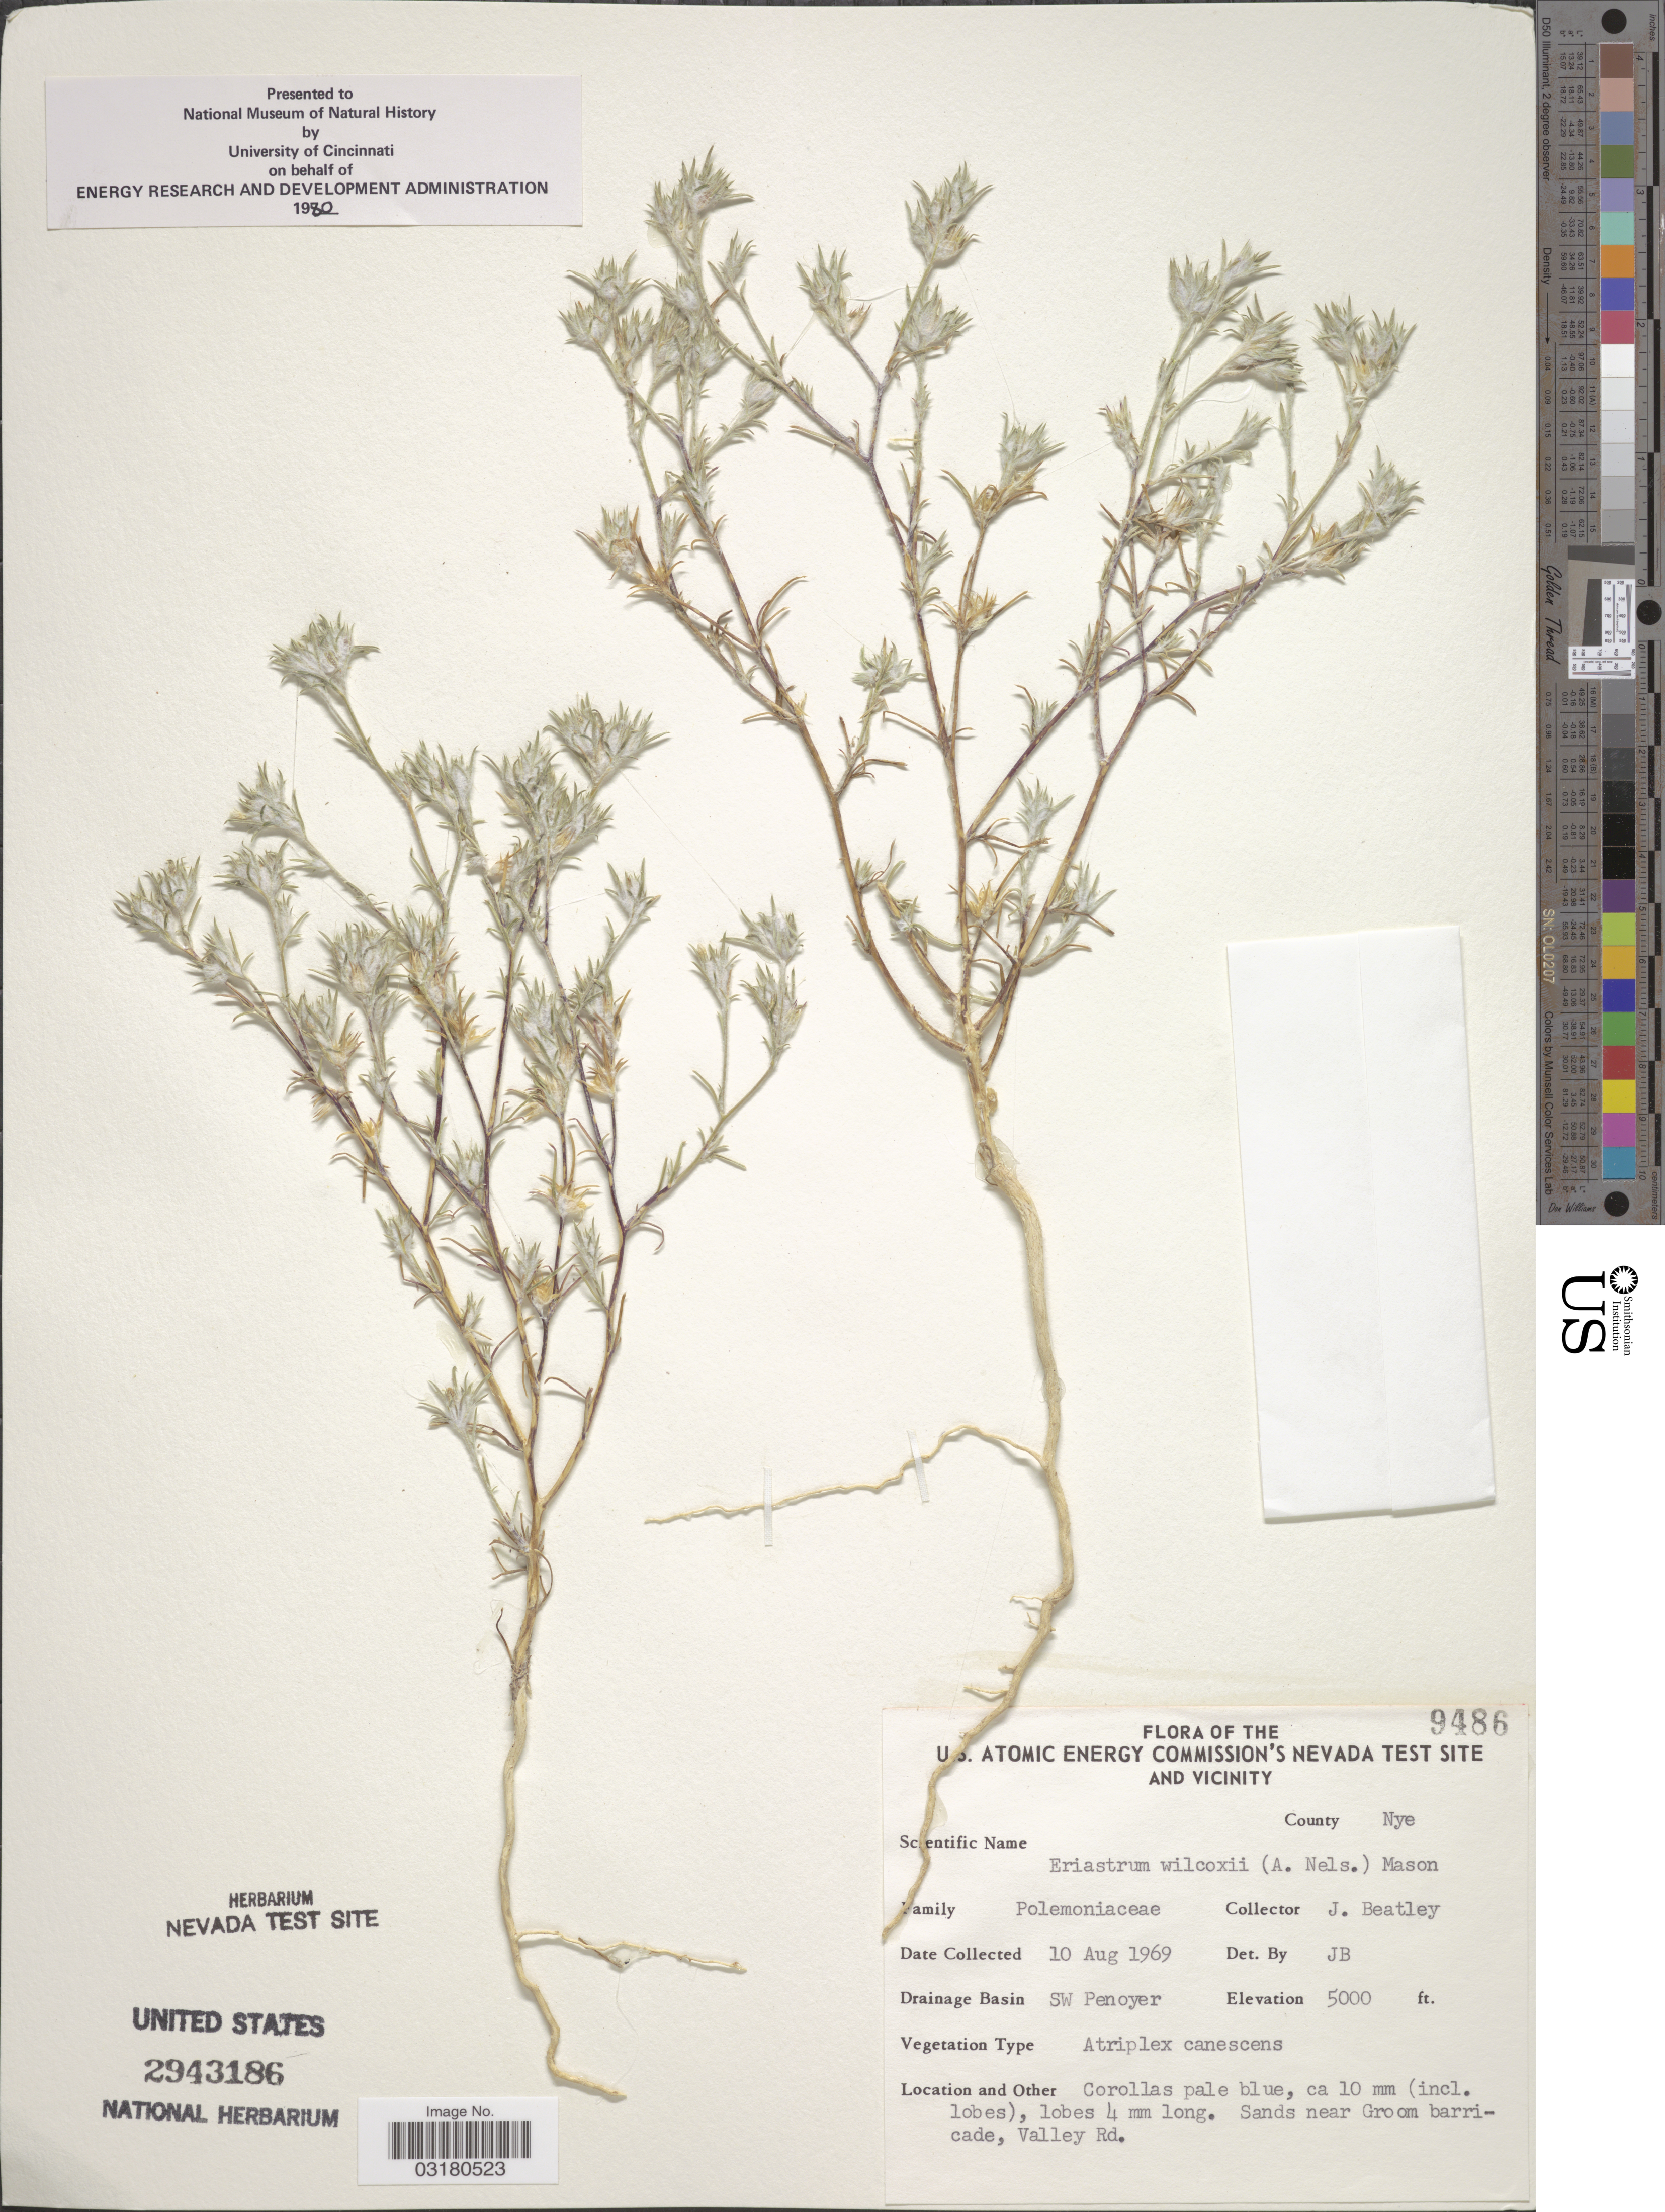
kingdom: Plantae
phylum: Tracheophyta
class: Magnoliopsida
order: Ericales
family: Polemoniaceae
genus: Eriastrum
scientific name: Eriastrum wilcoxii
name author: (A. Nelson) H. Mason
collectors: J. C. Beatley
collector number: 9486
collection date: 1969-08-10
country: United States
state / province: Nevada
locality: U.S. Atomic Energy Commission's Nevada Test Site and Vicinity. County Nye. Drainage Basin SW Penoyer. Sands near Groom barricade, Valley Rd.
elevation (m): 1524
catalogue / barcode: US 2943186